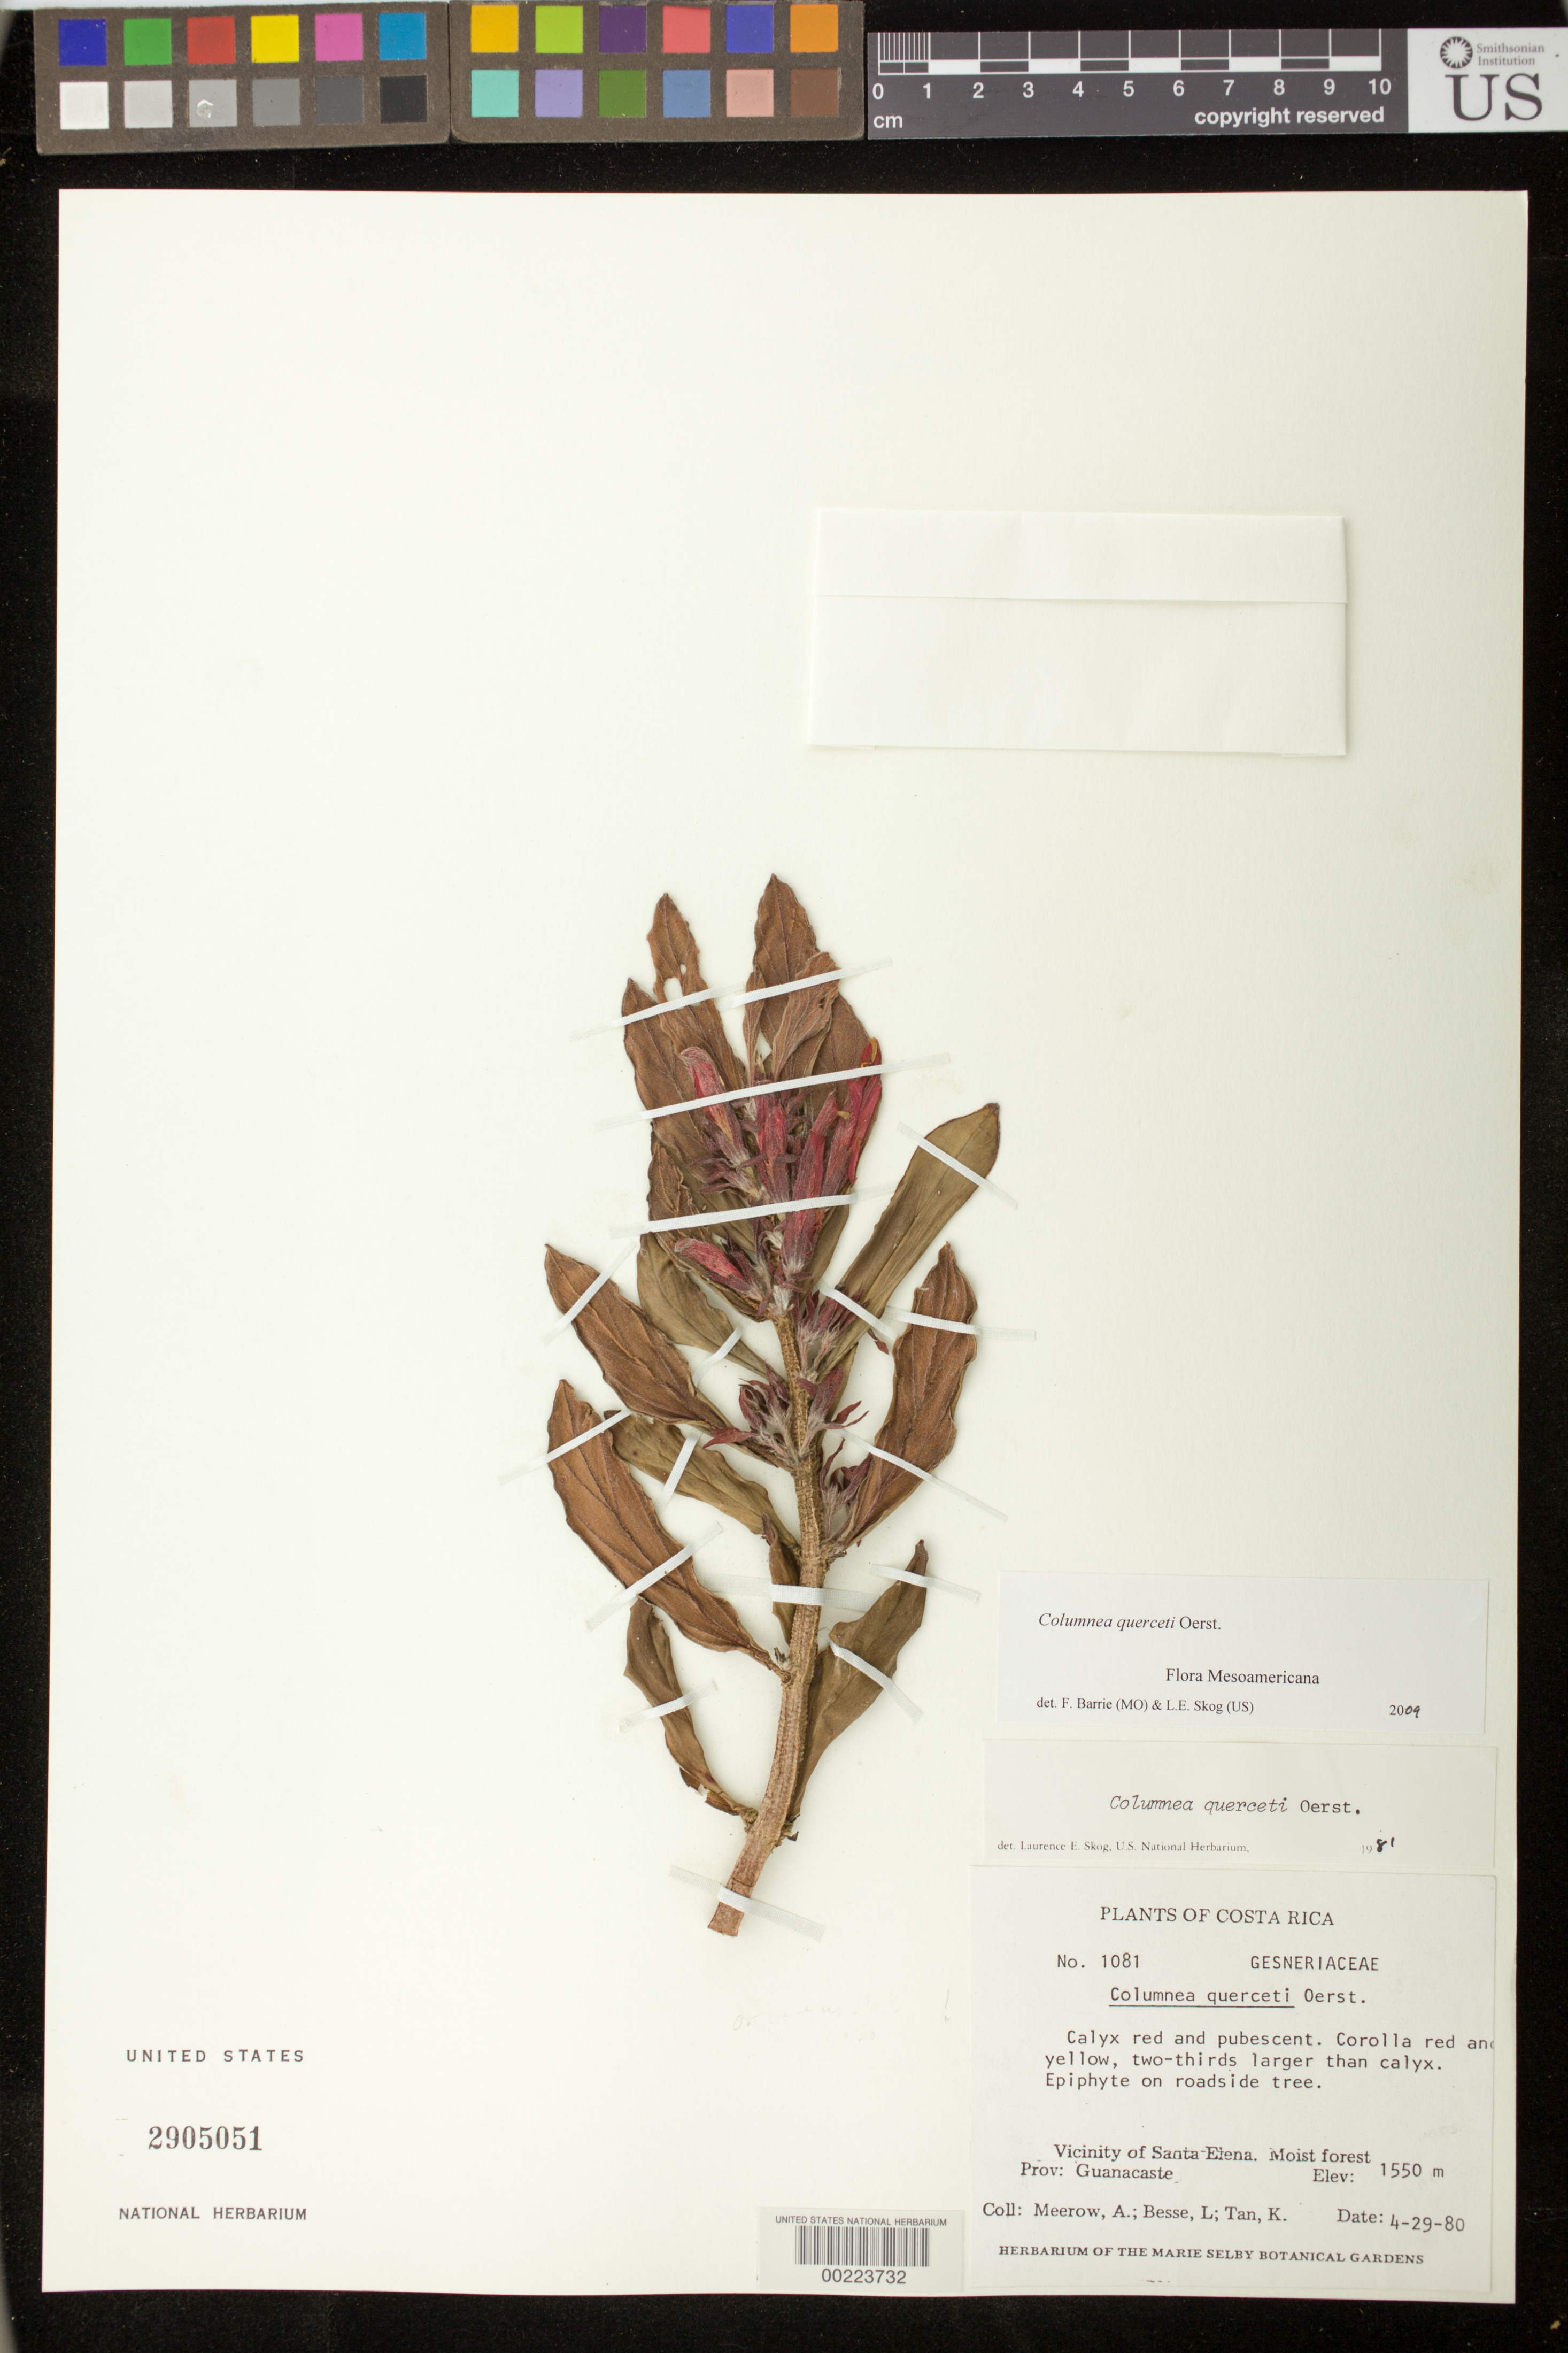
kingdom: Plantae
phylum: Tracheophyta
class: Magnoliopsida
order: Lamiales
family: Gesneriaceae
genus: Columnea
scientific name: Columnea querceti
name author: Oerst.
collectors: A. Meerow, L. Besse & K. Tan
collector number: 1081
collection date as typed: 29 Apr 1980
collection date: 1980-04-29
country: Costa Rica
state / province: Guanacaste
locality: Vicinity of Santa Elena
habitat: Moist forest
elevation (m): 1550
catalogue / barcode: US 2905051